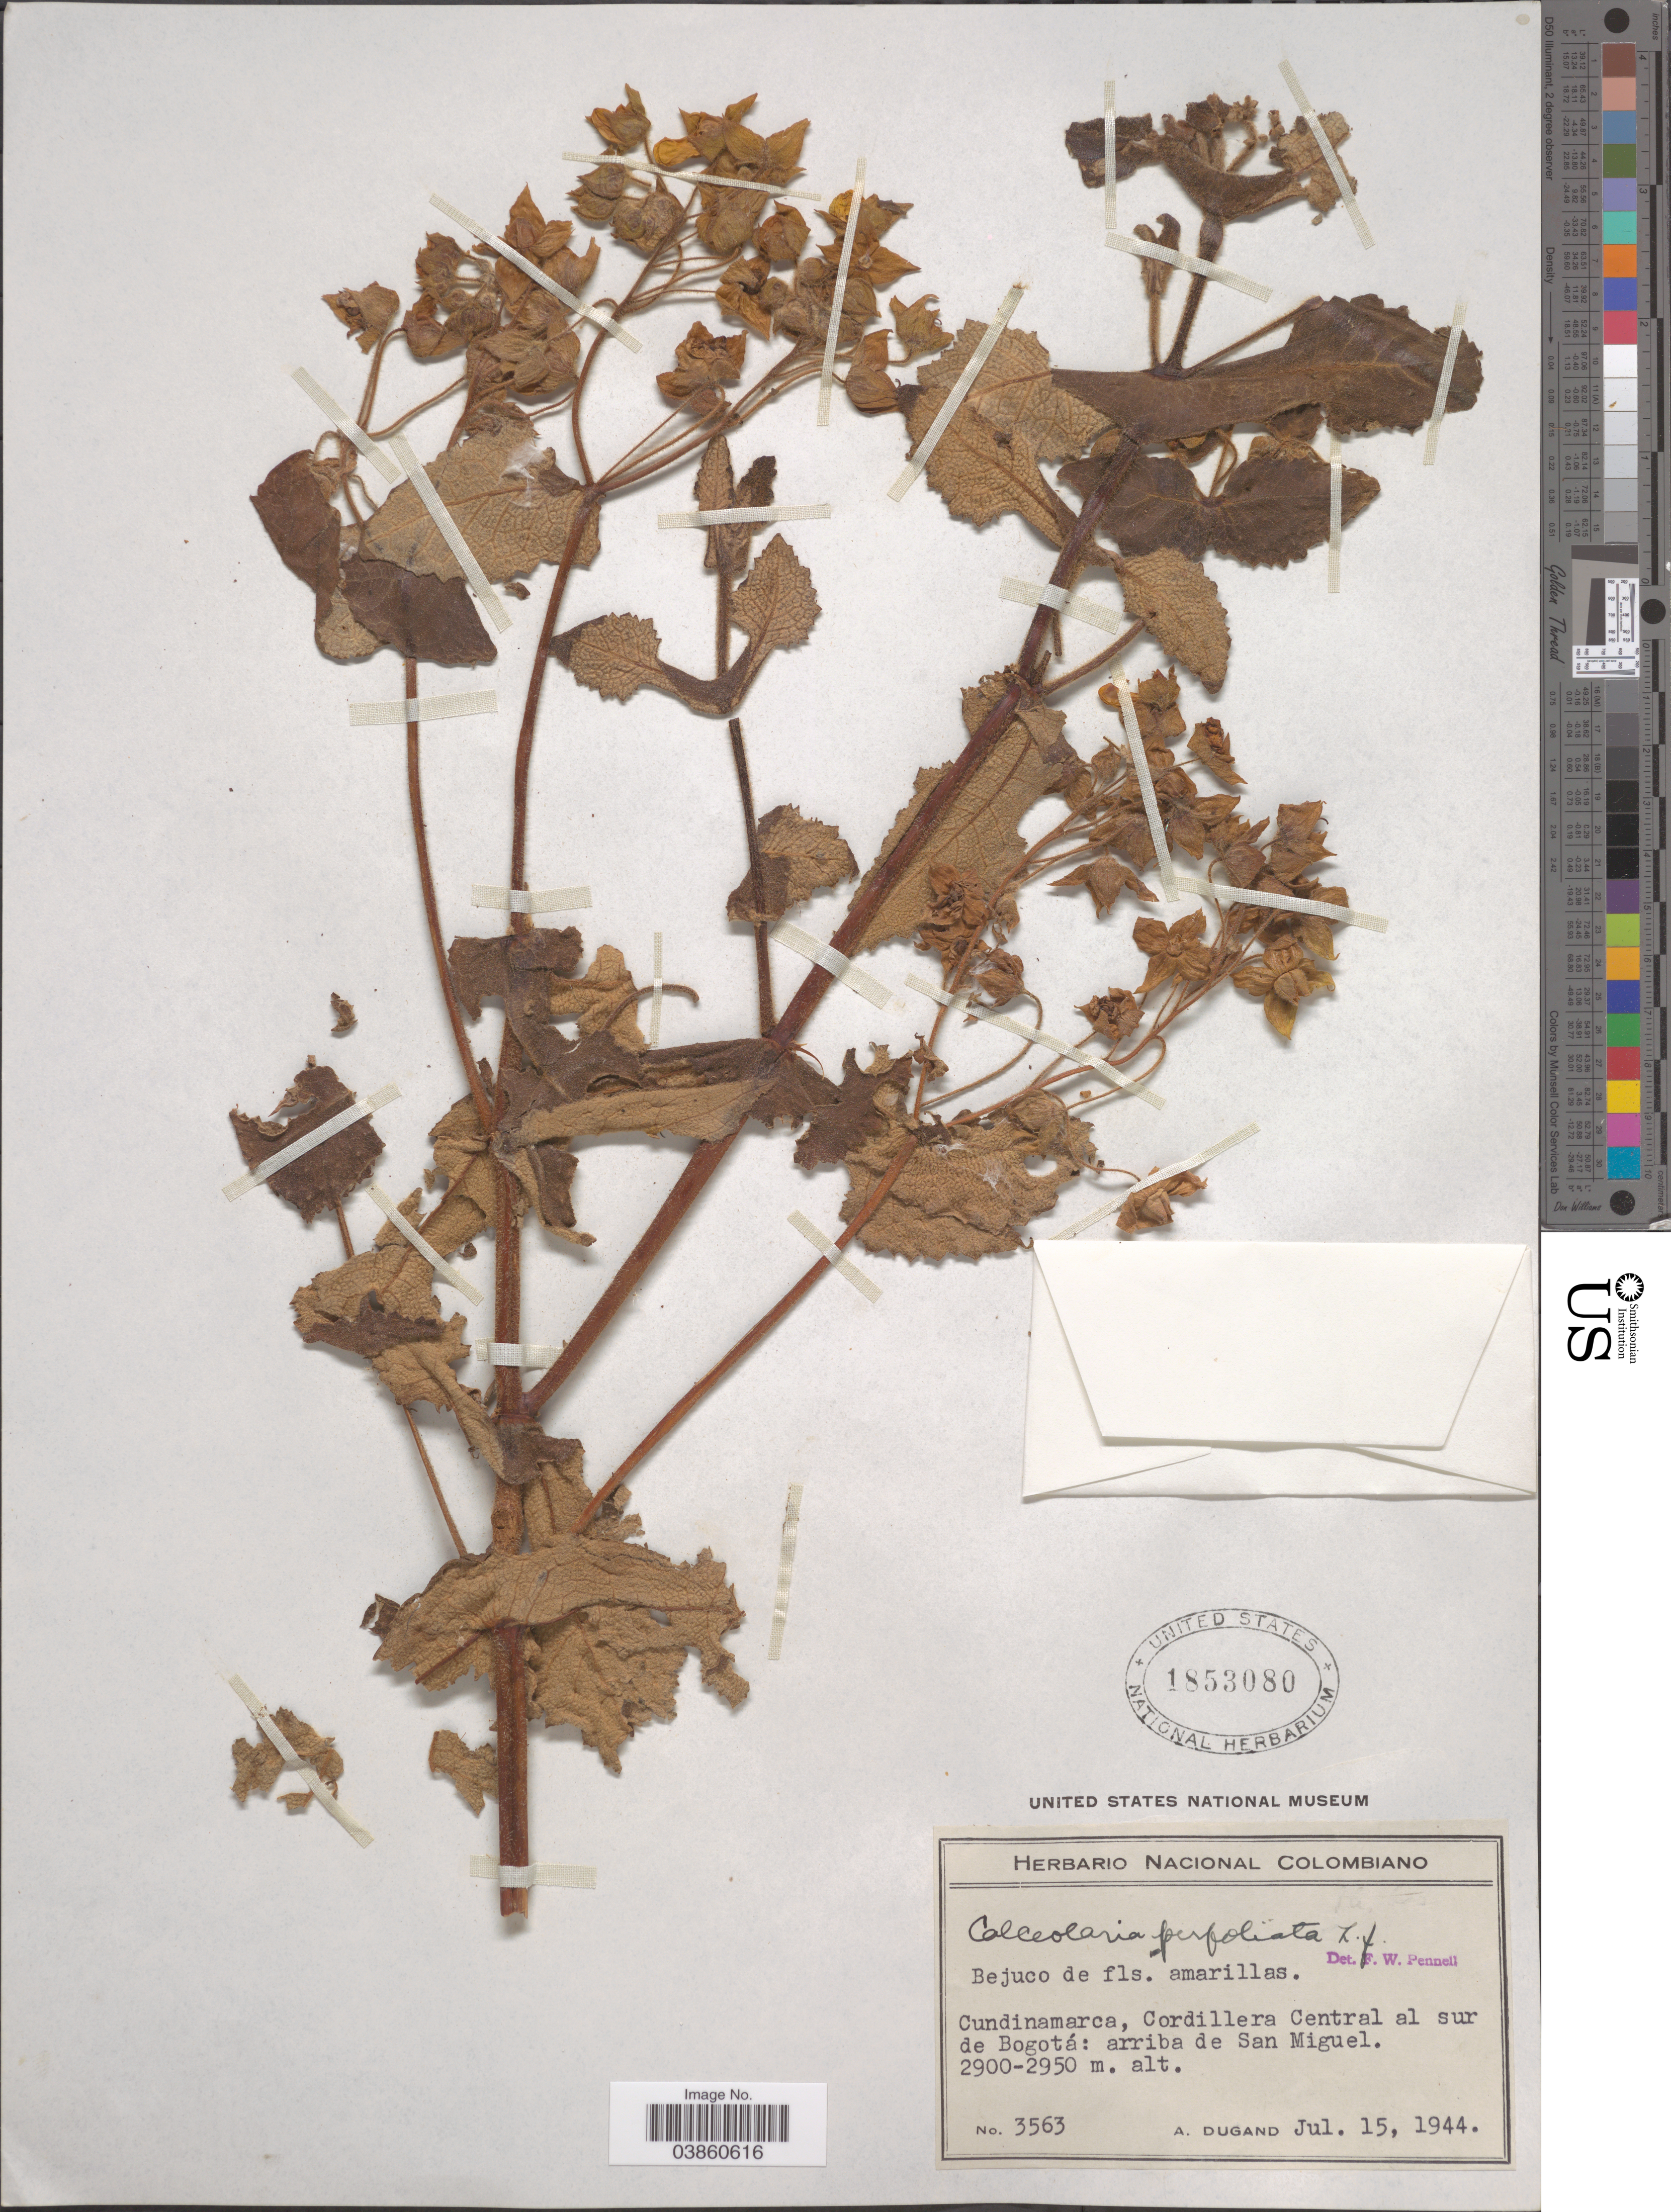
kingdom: Plantae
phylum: Tracheophyta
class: Magnoliopsida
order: Lamiales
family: Calceolariaceae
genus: Calceolaria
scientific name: Calceolaria perfoliata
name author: L. f.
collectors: A. Dugand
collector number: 3563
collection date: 1944-07-15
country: Colombia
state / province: Cundinamarca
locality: Cordillera Central al sur de Bogotá: arriba de San Miguel.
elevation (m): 2900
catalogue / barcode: US 1853080